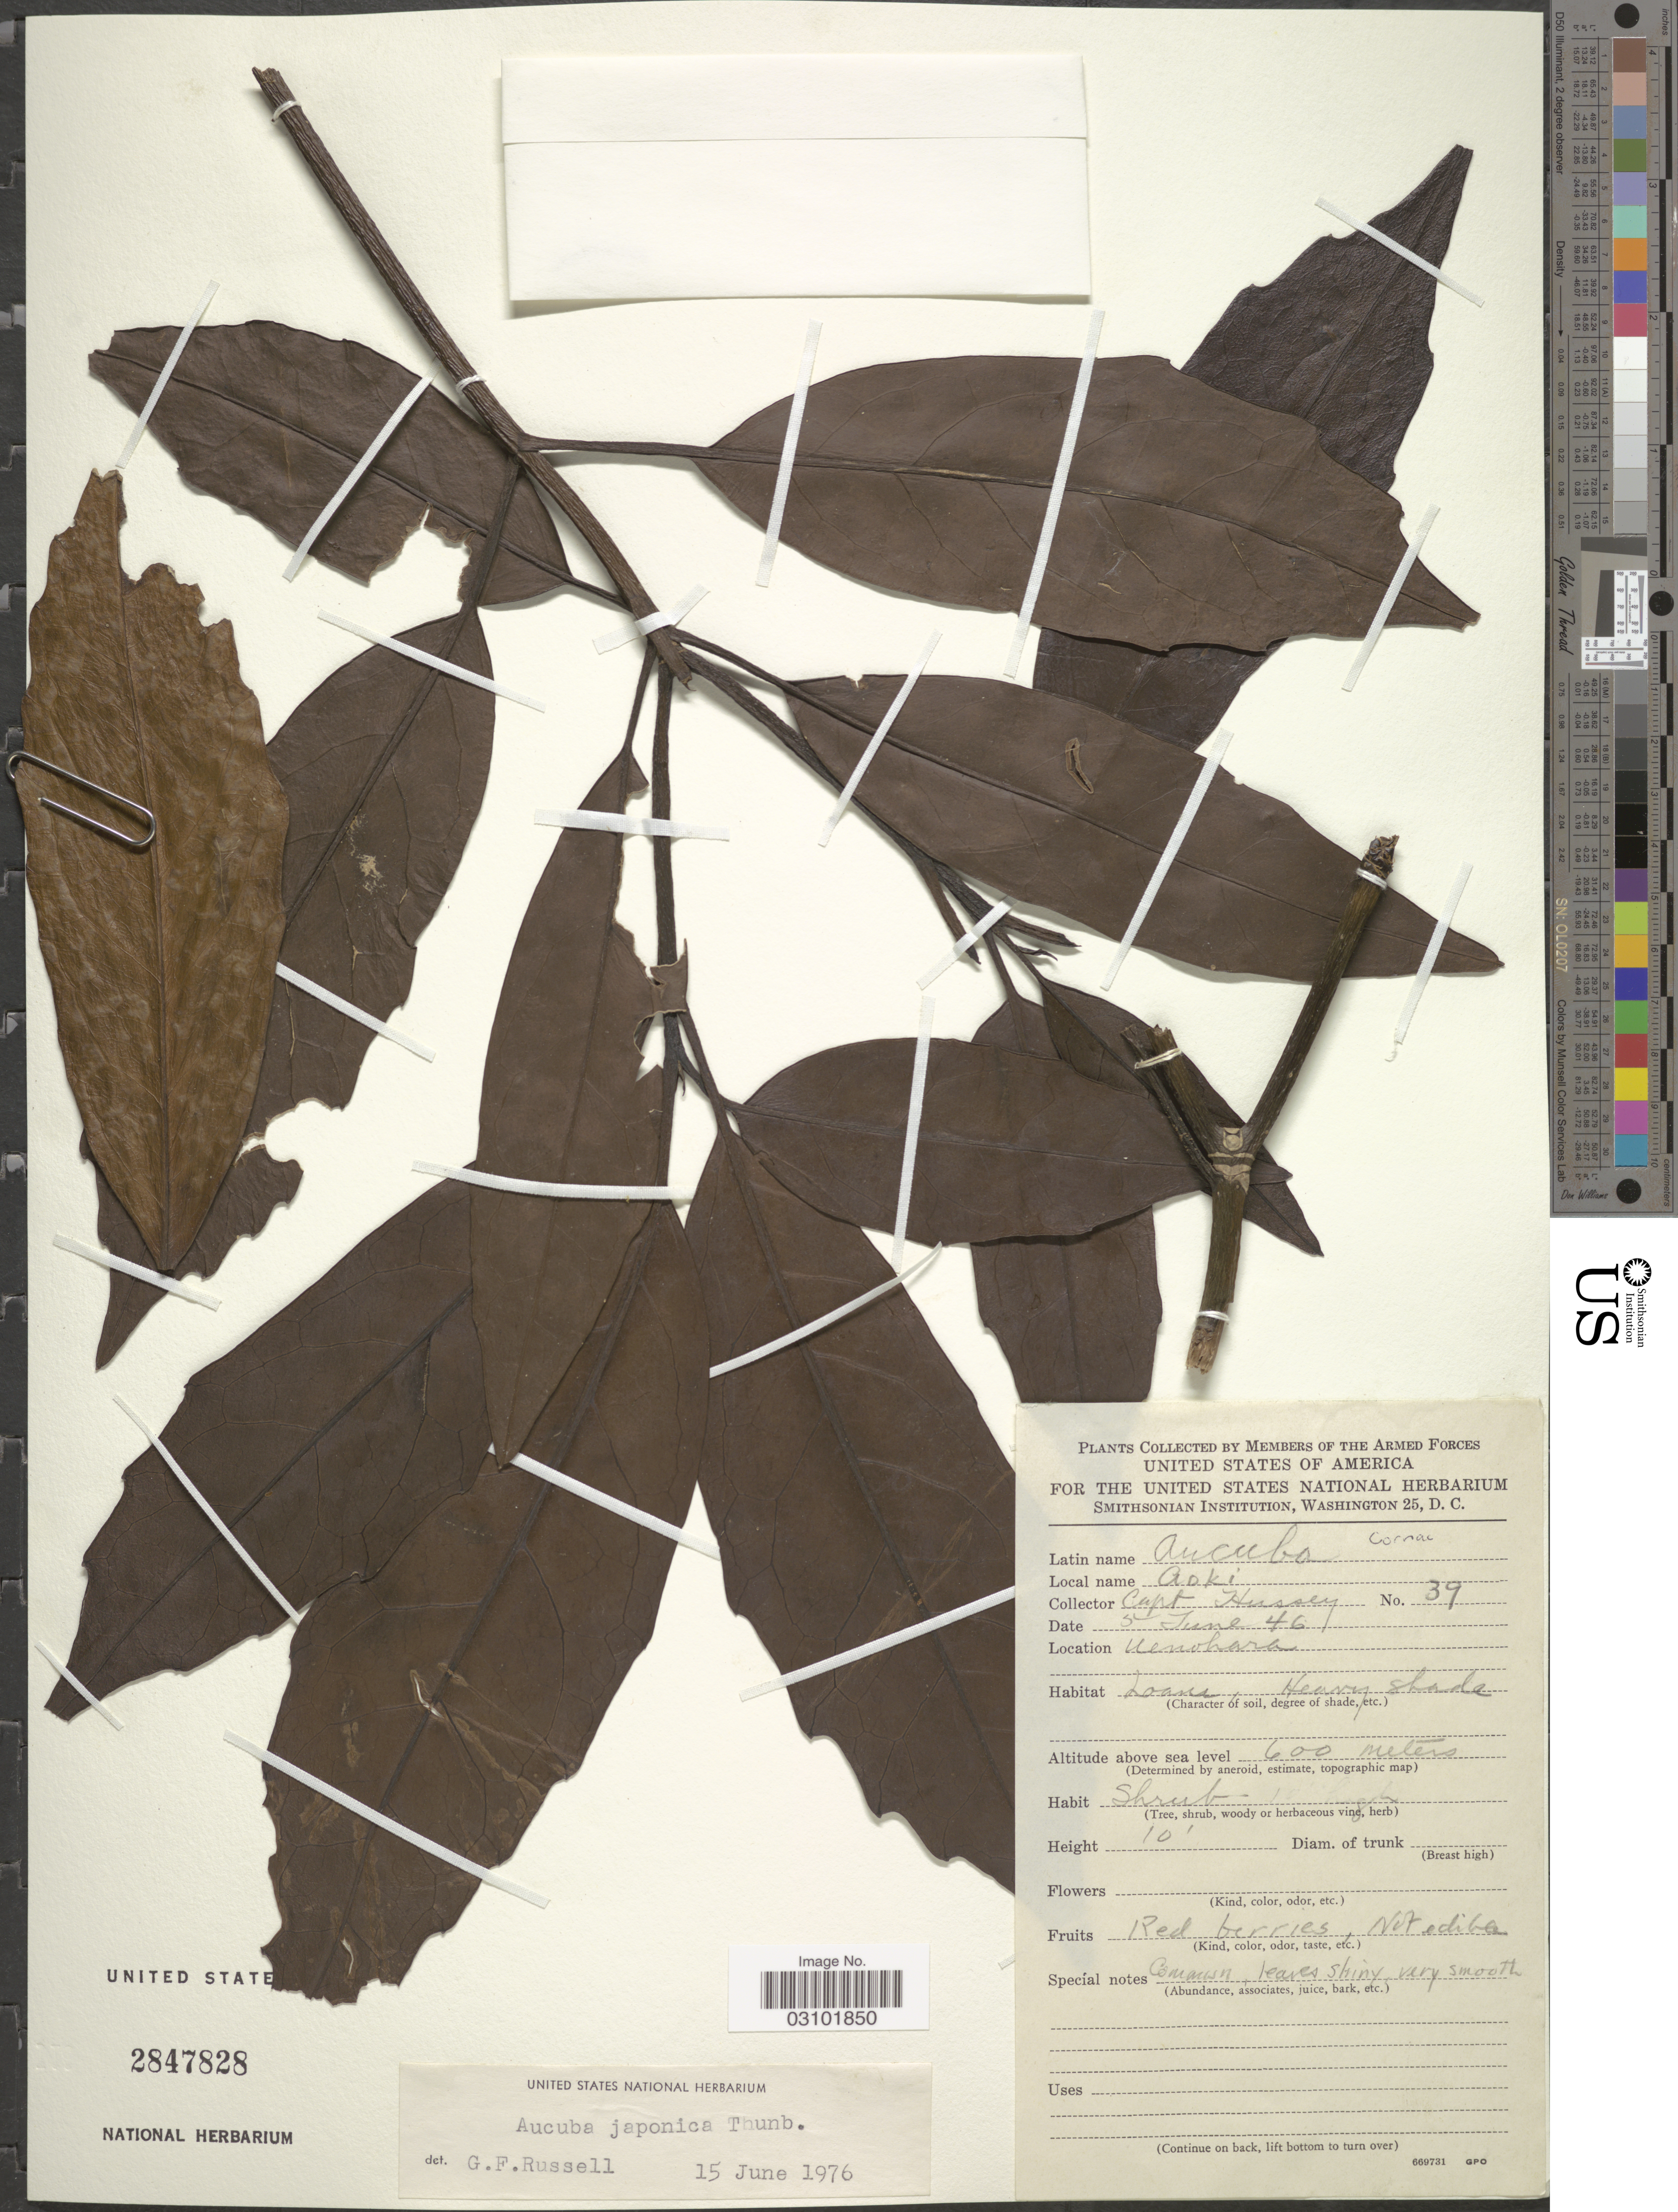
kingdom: Plantae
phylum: Tracheophyta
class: Magnoliopsida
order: Garryales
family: Garryaceae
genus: Aucuba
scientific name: Aucuba japonica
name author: Thunb.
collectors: C. Hussey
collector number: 39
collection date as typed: Transcribed d/m/y: 5/6/46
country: Japan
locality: Uenohara.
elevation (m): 600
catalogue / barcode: US 2847828